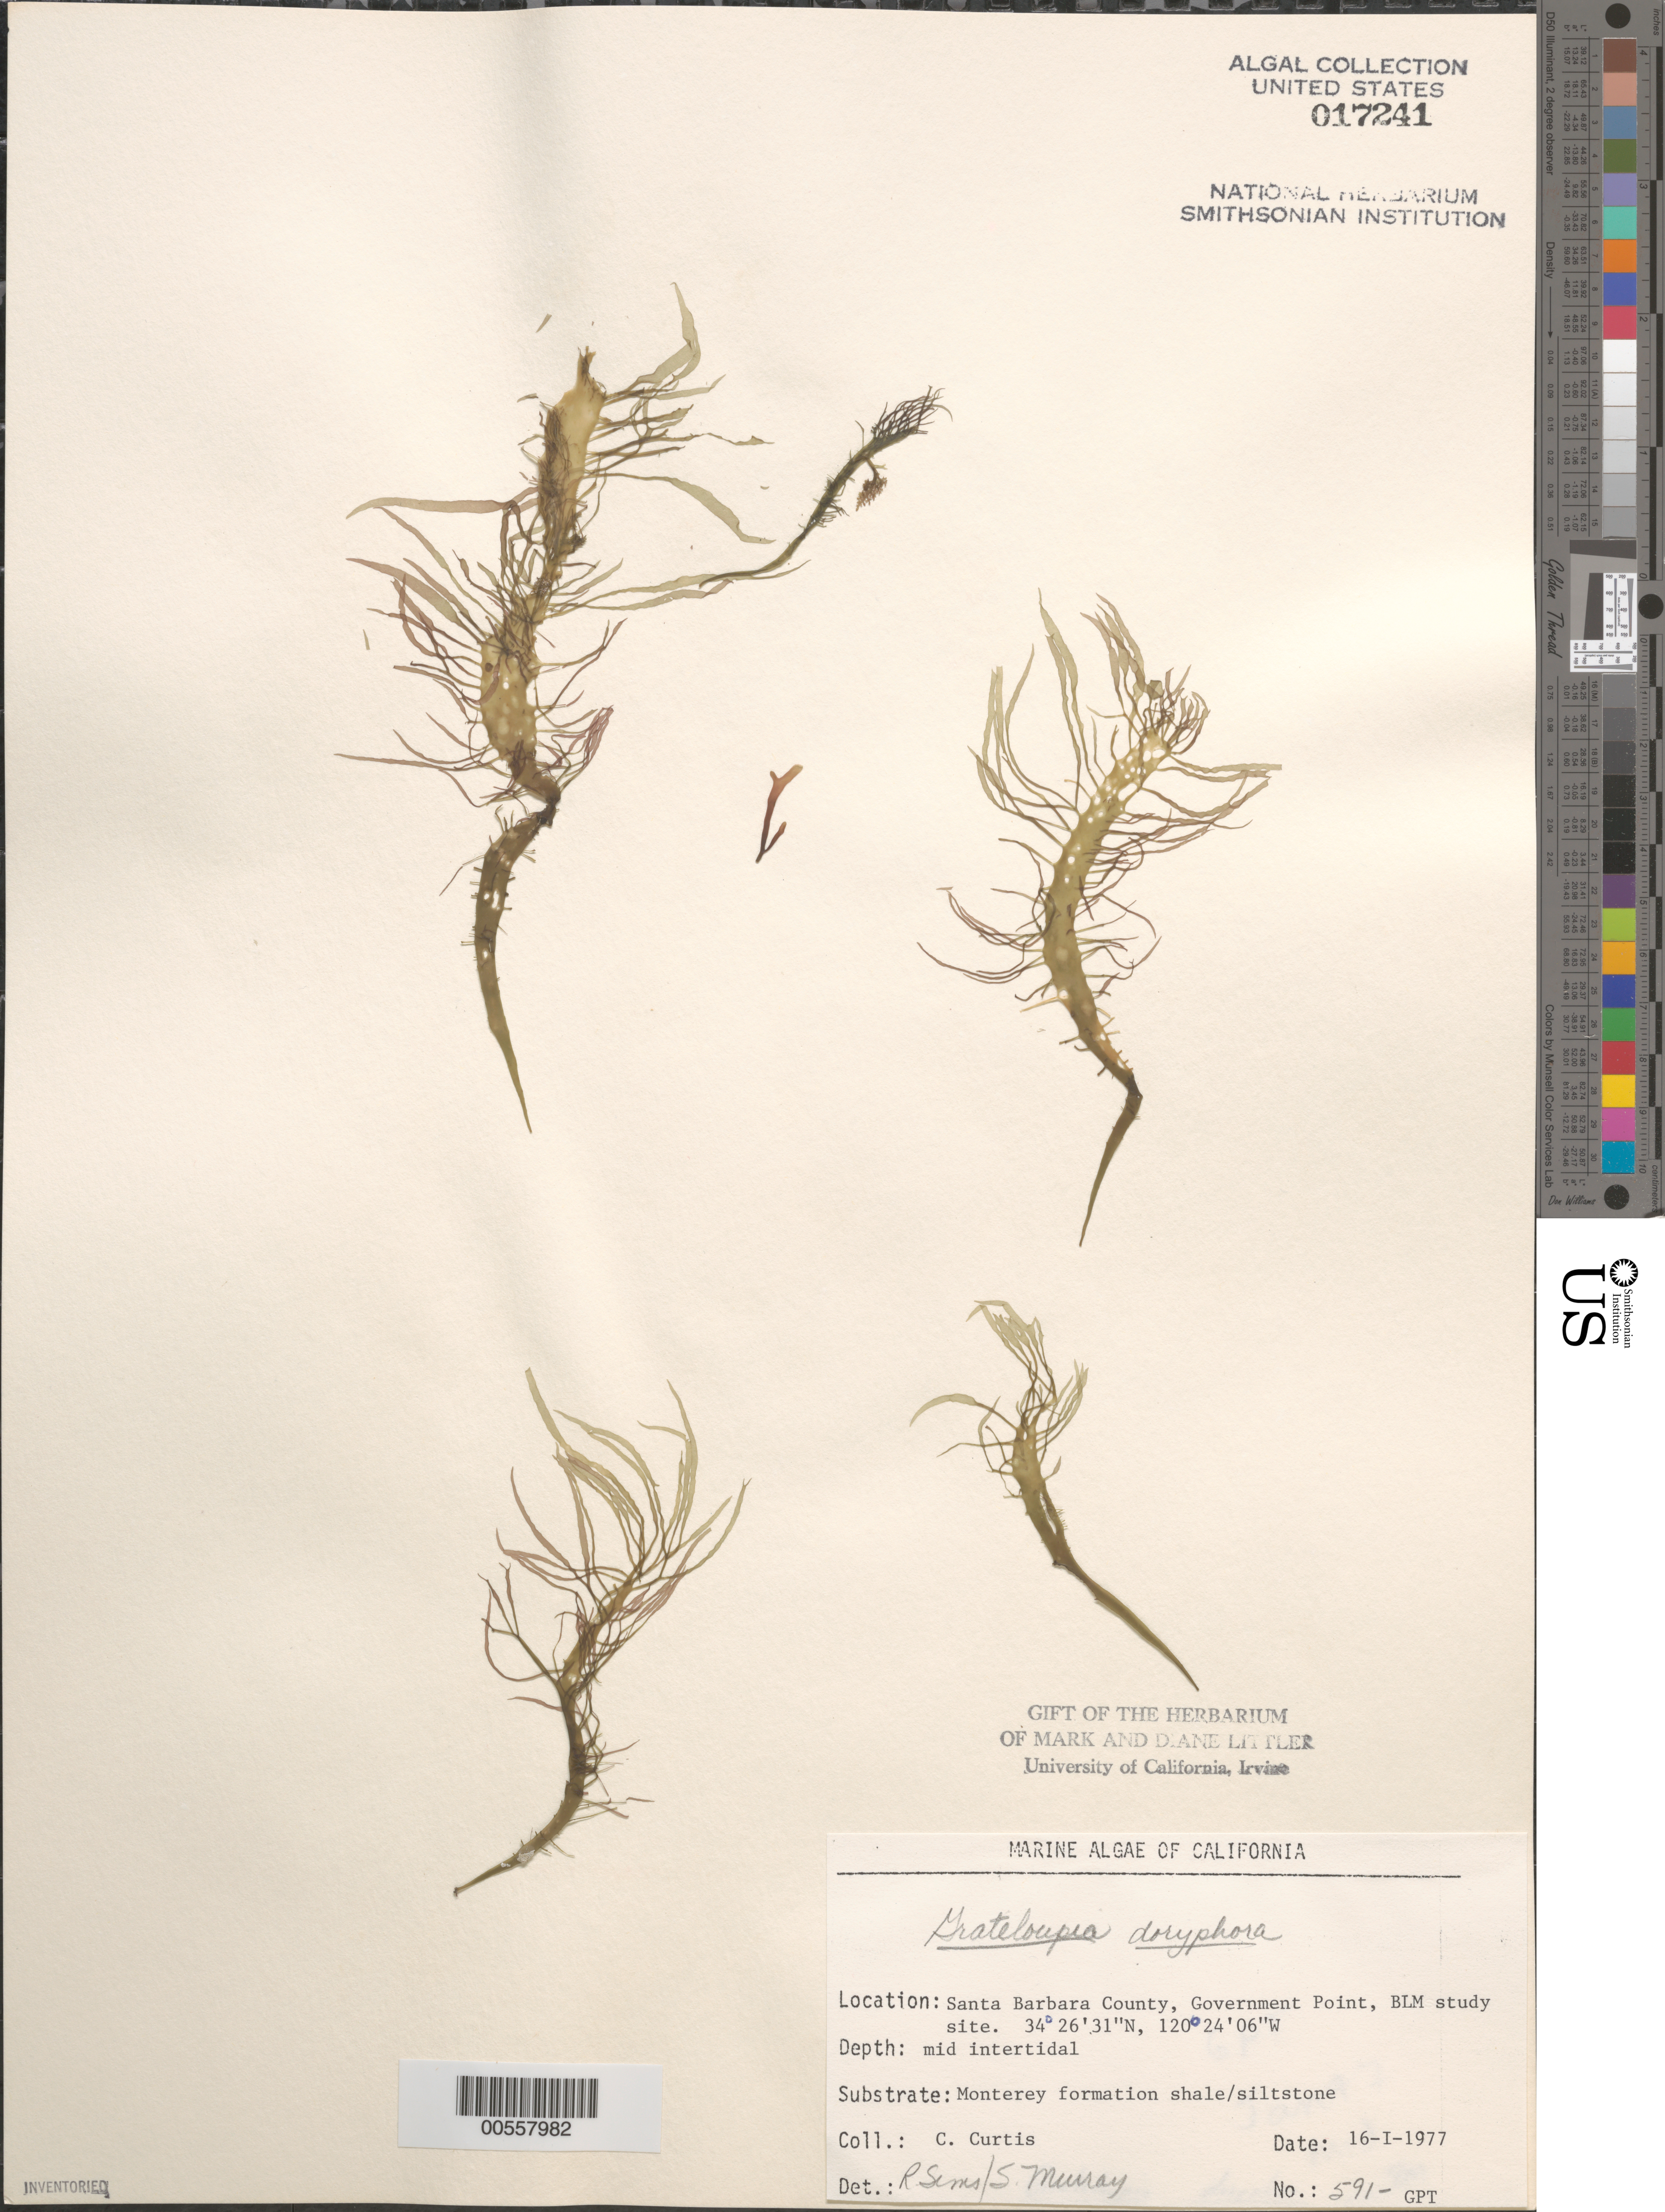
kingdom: Plantae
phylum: Rhodophyta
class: Florideophyceae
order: Halymeniales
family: Halymeniaceae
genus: Grateloupia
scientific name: Grateloupia doryphora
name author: (Mont.) Howe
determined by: Sims, Robert H.; Murray, S. N.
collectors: C. Curtis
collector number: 591-gpt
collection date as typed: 16 Jan 1977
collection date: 1977-01-16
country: United States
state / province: California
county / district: Santa Barbara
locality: Government Point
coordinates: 34 26'31"N, 120 24'06"W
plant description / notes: BLM-SOCALBIGHT Rocky Intertidal Survey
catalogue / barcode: US 17241